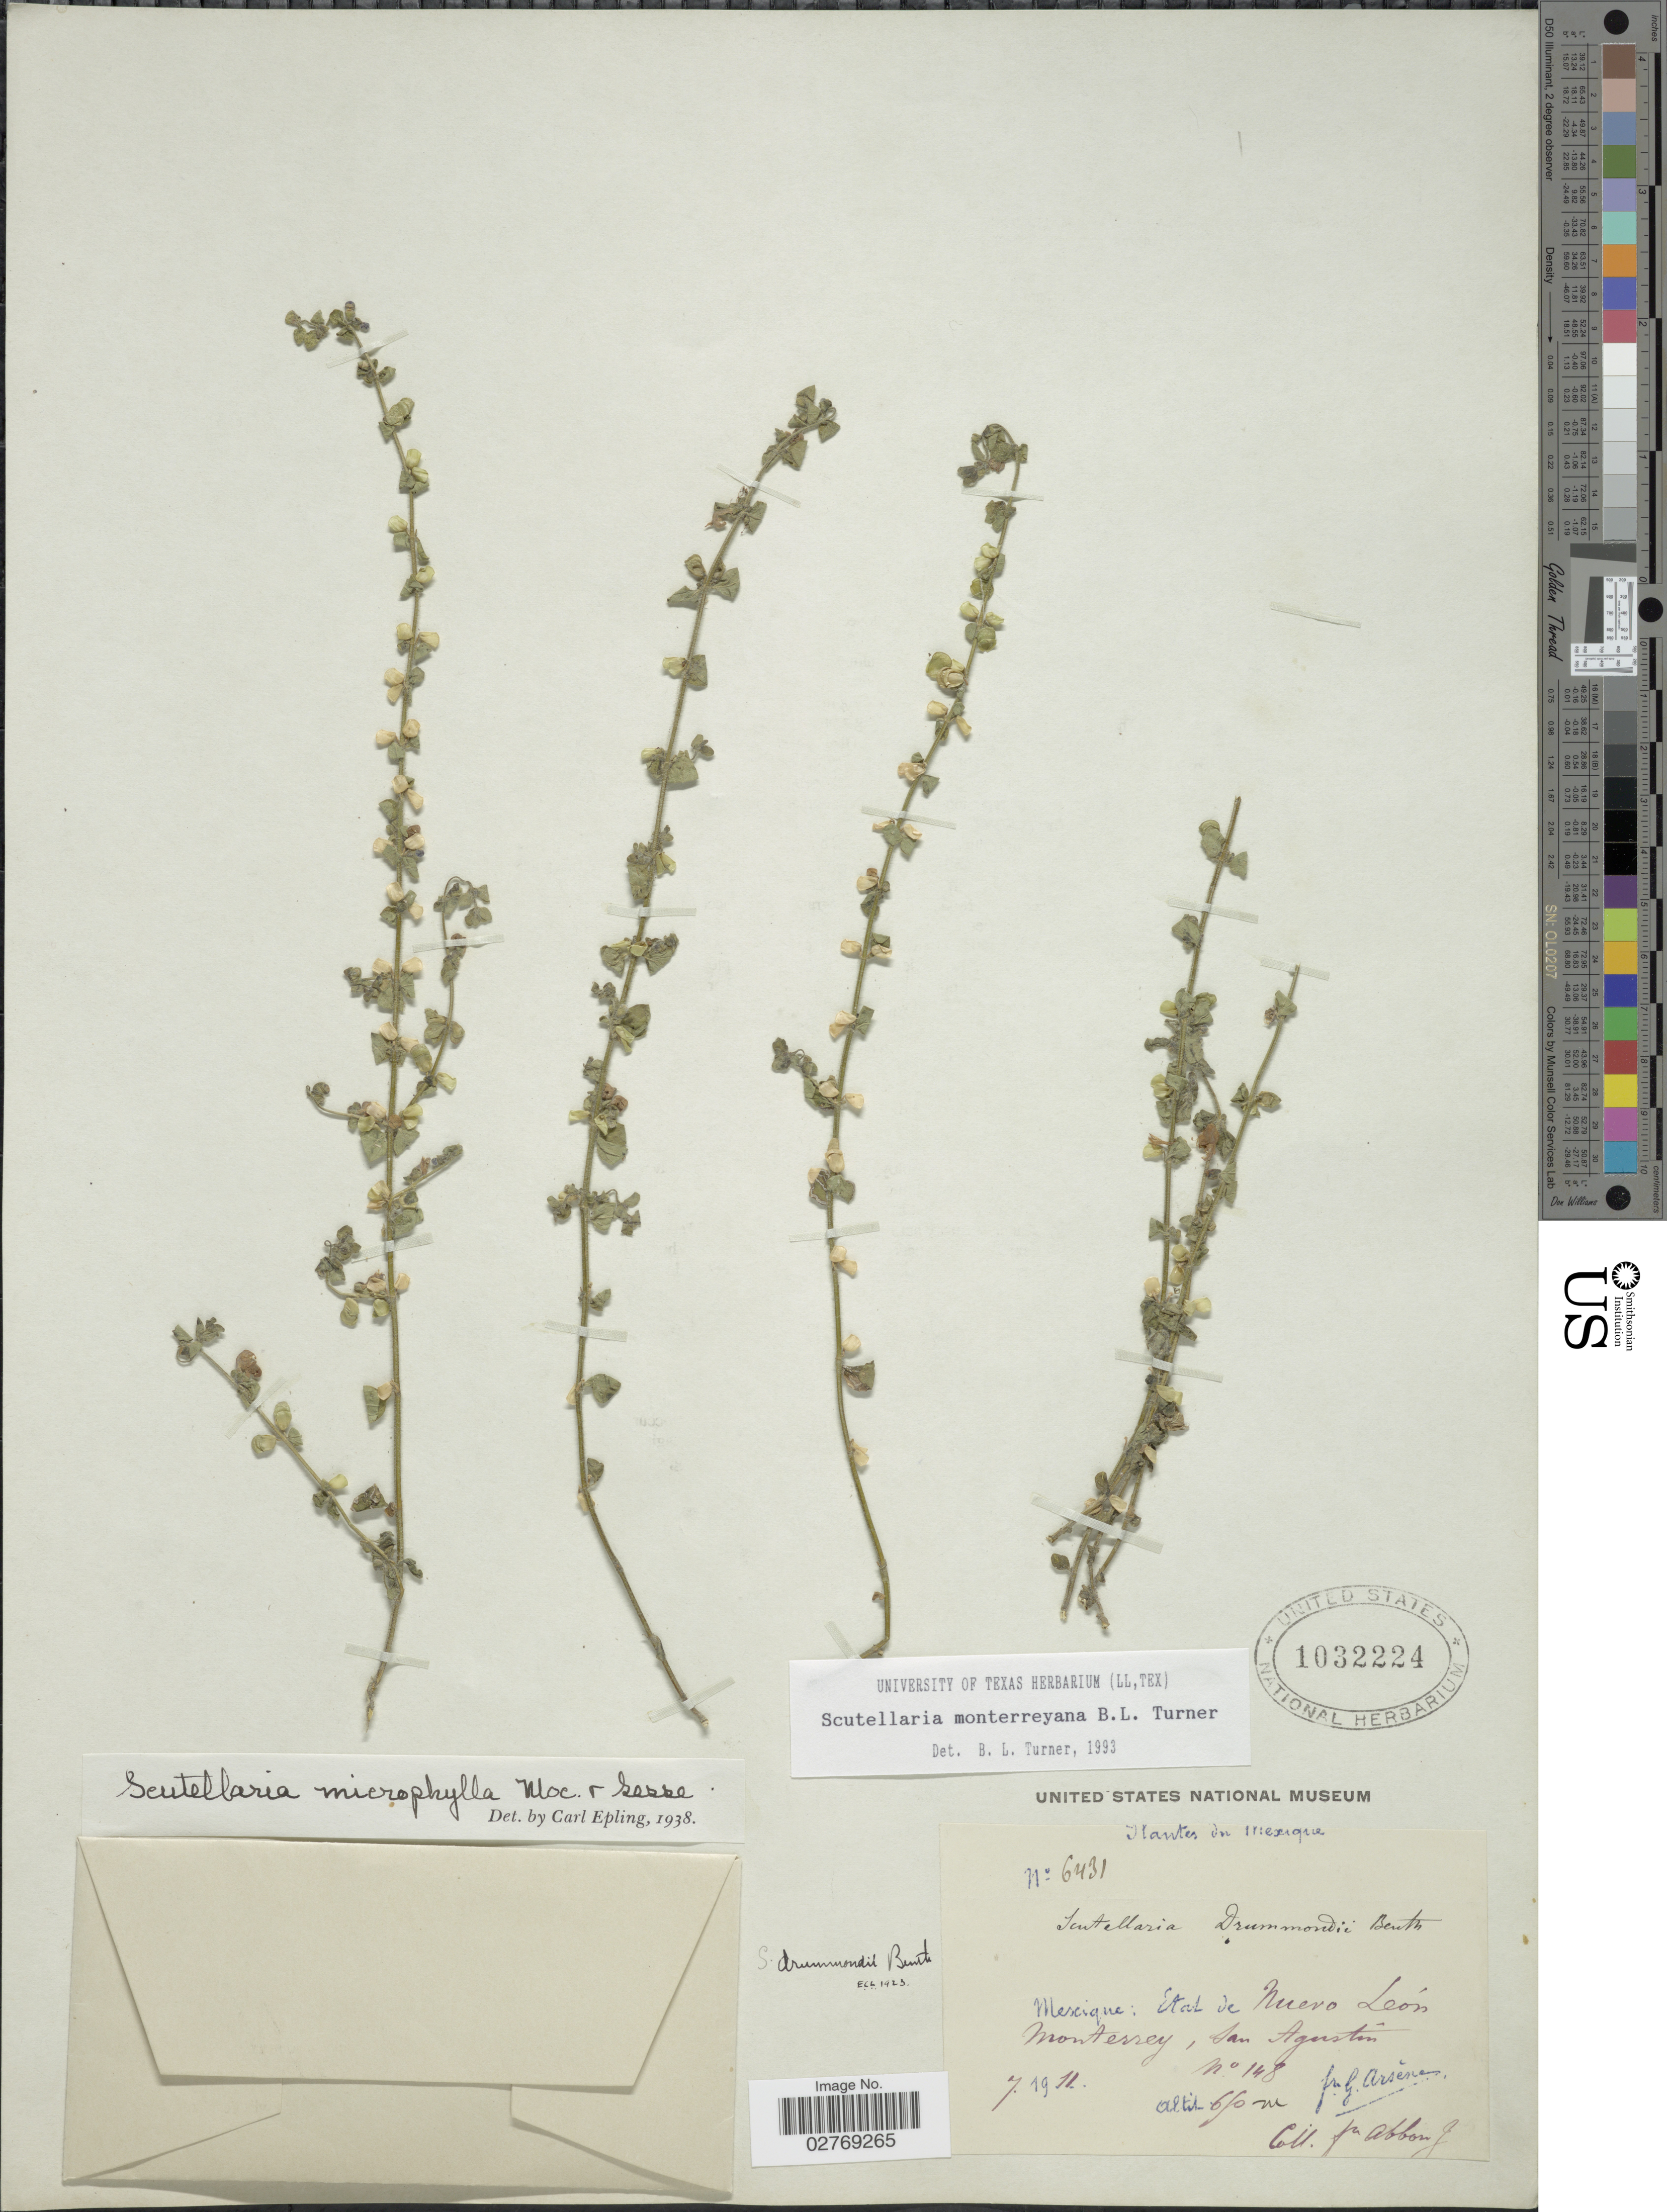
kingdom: Plantae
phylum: Tracheophyta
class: Magnoliopsida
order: Lamiales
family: Lamiaceae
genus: Scutellaria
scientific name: Scutellaria monterreyana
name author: B.L. Turner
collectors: Bro. G. Arsène & Bro. Abbon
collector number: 6431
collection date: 1911-07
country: Mexico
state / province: Nuevo León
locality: Monterrey, San Agustin.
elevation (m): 650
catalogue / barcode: US 1032224